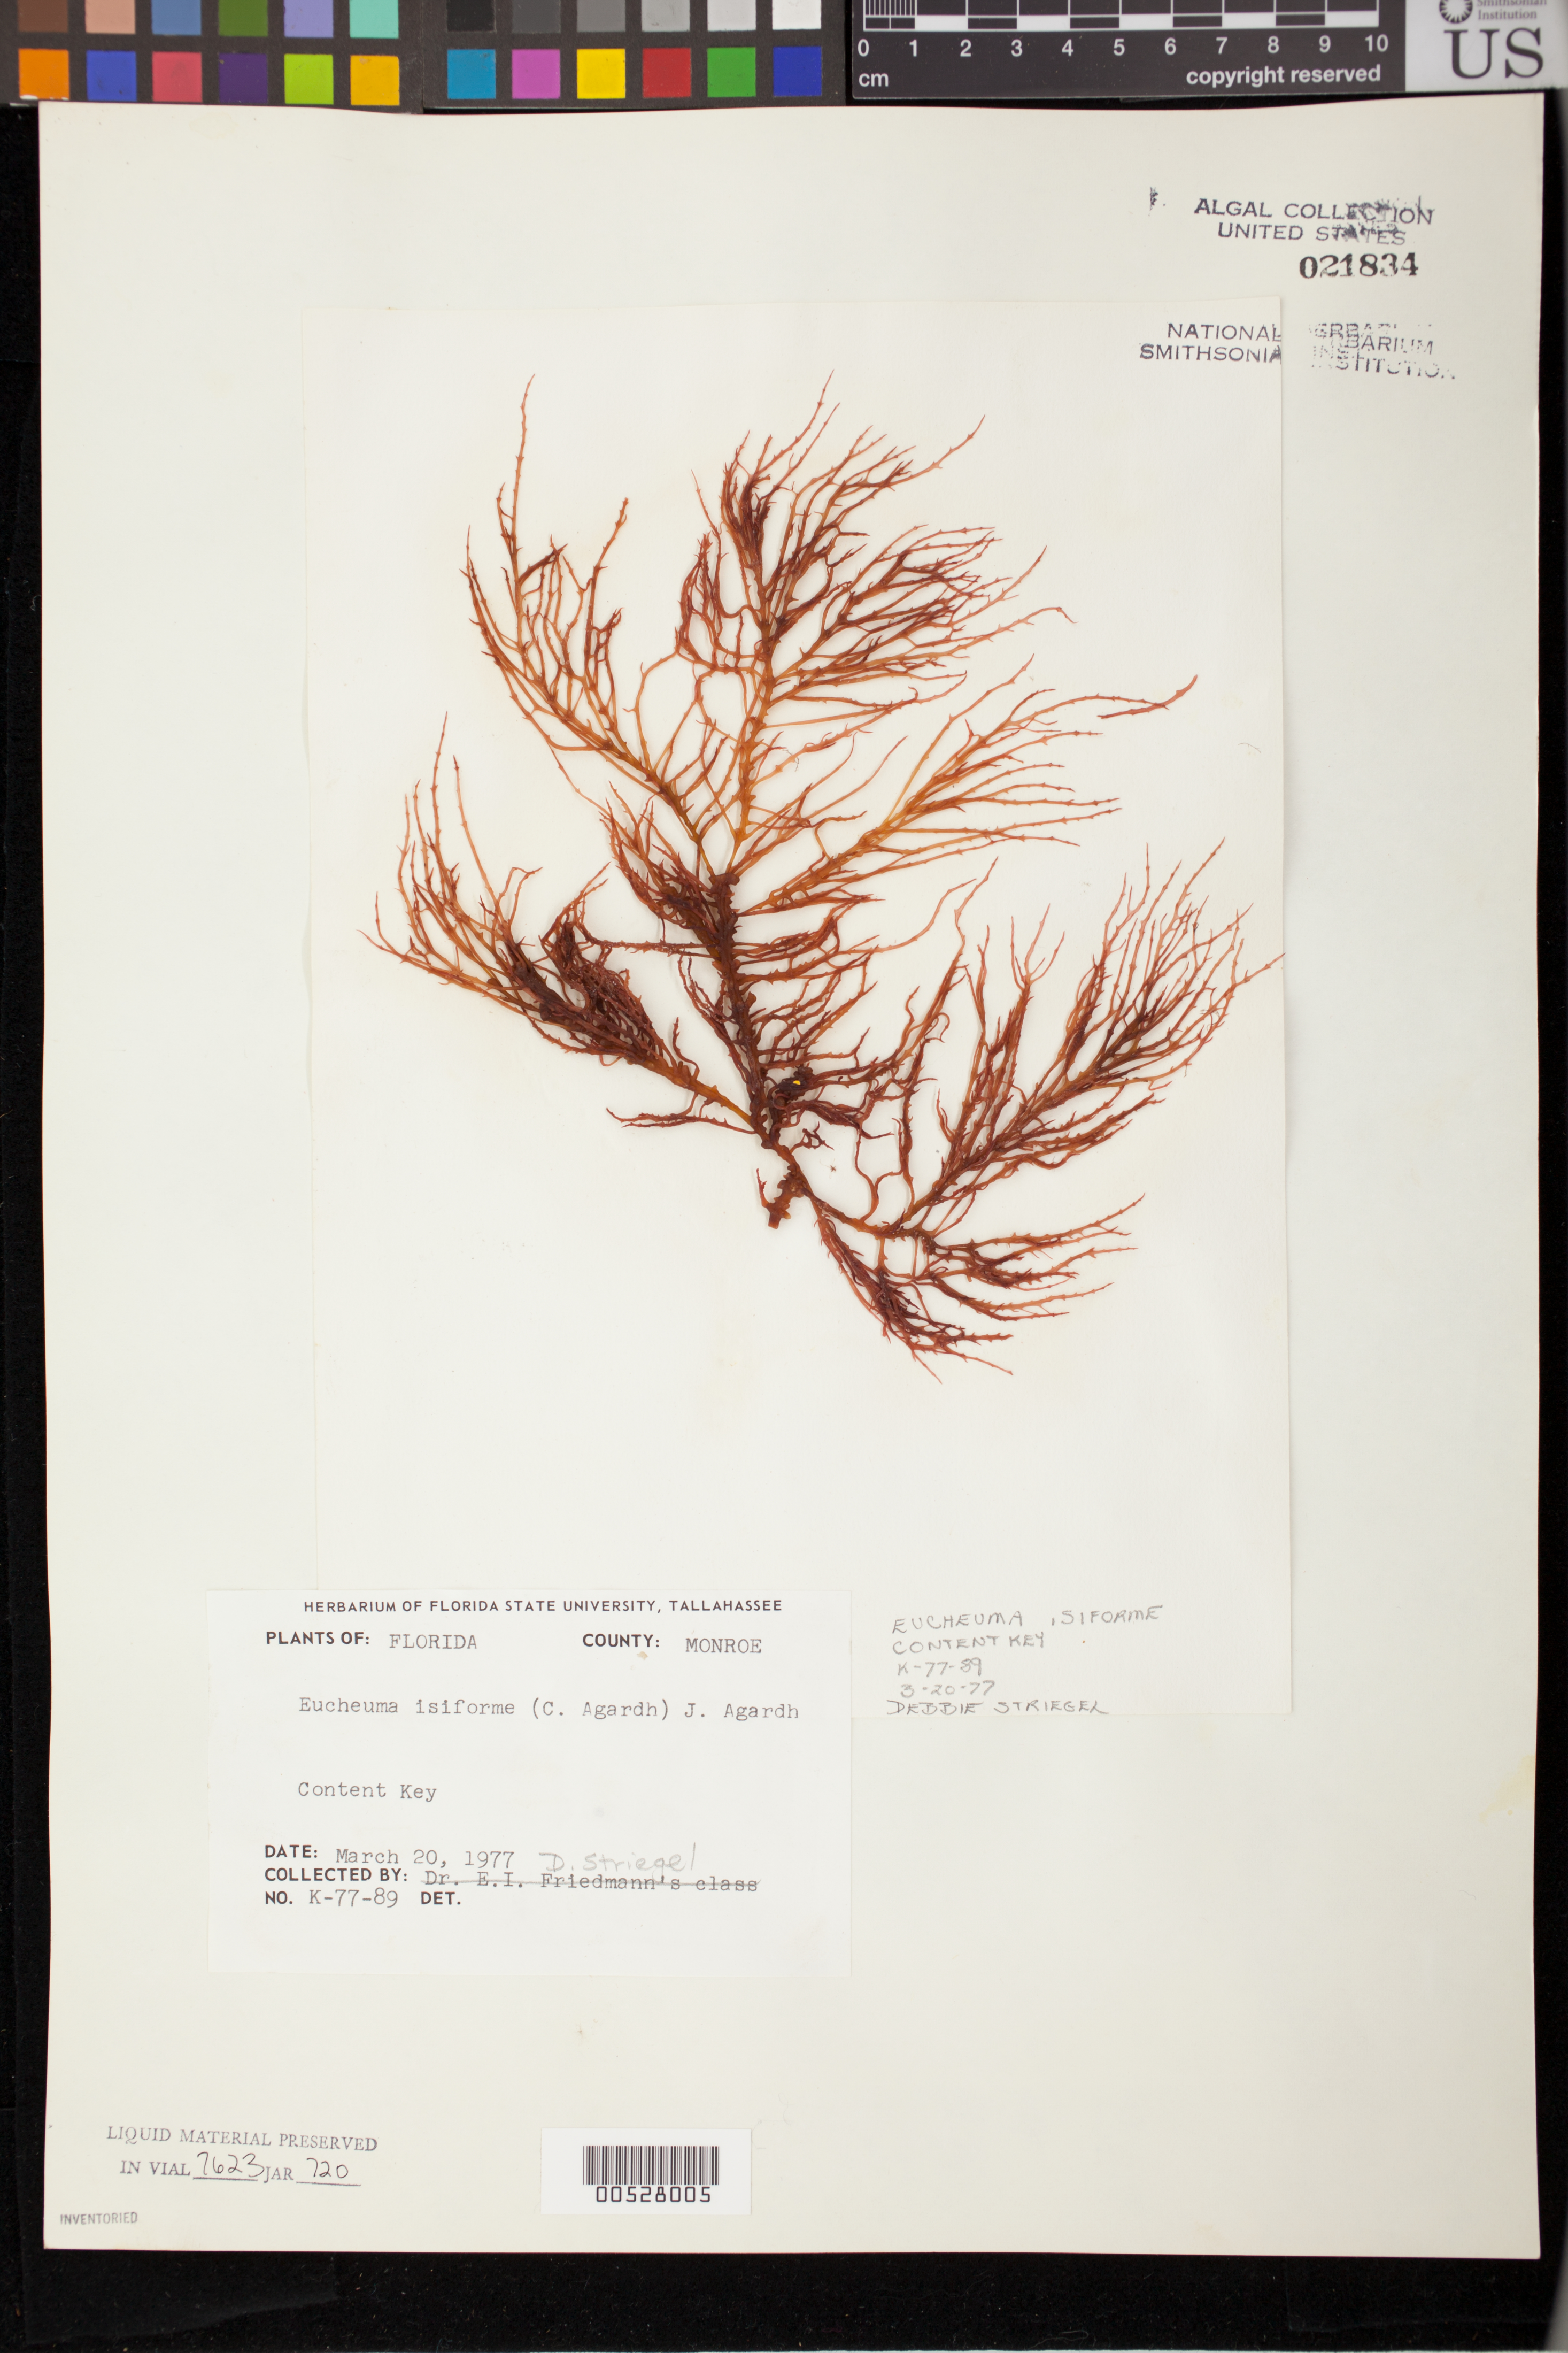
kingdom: Plantae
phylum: Rhodophyta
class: Florideophyceae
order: Gigartinales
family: Solieriaceae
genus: Eucheumatopsis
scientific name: Eucheumatopsis isiformis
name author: (C. Agardh) M.L. Núñez-Resendiz et al.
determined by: Algae name updating Project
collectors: D. Striegel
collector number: K-77-89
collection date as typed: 20 Mar 1977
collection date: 1977-03-20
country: United States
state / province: Florida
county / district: Monroe County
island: Content Keys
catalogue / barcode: US 21834